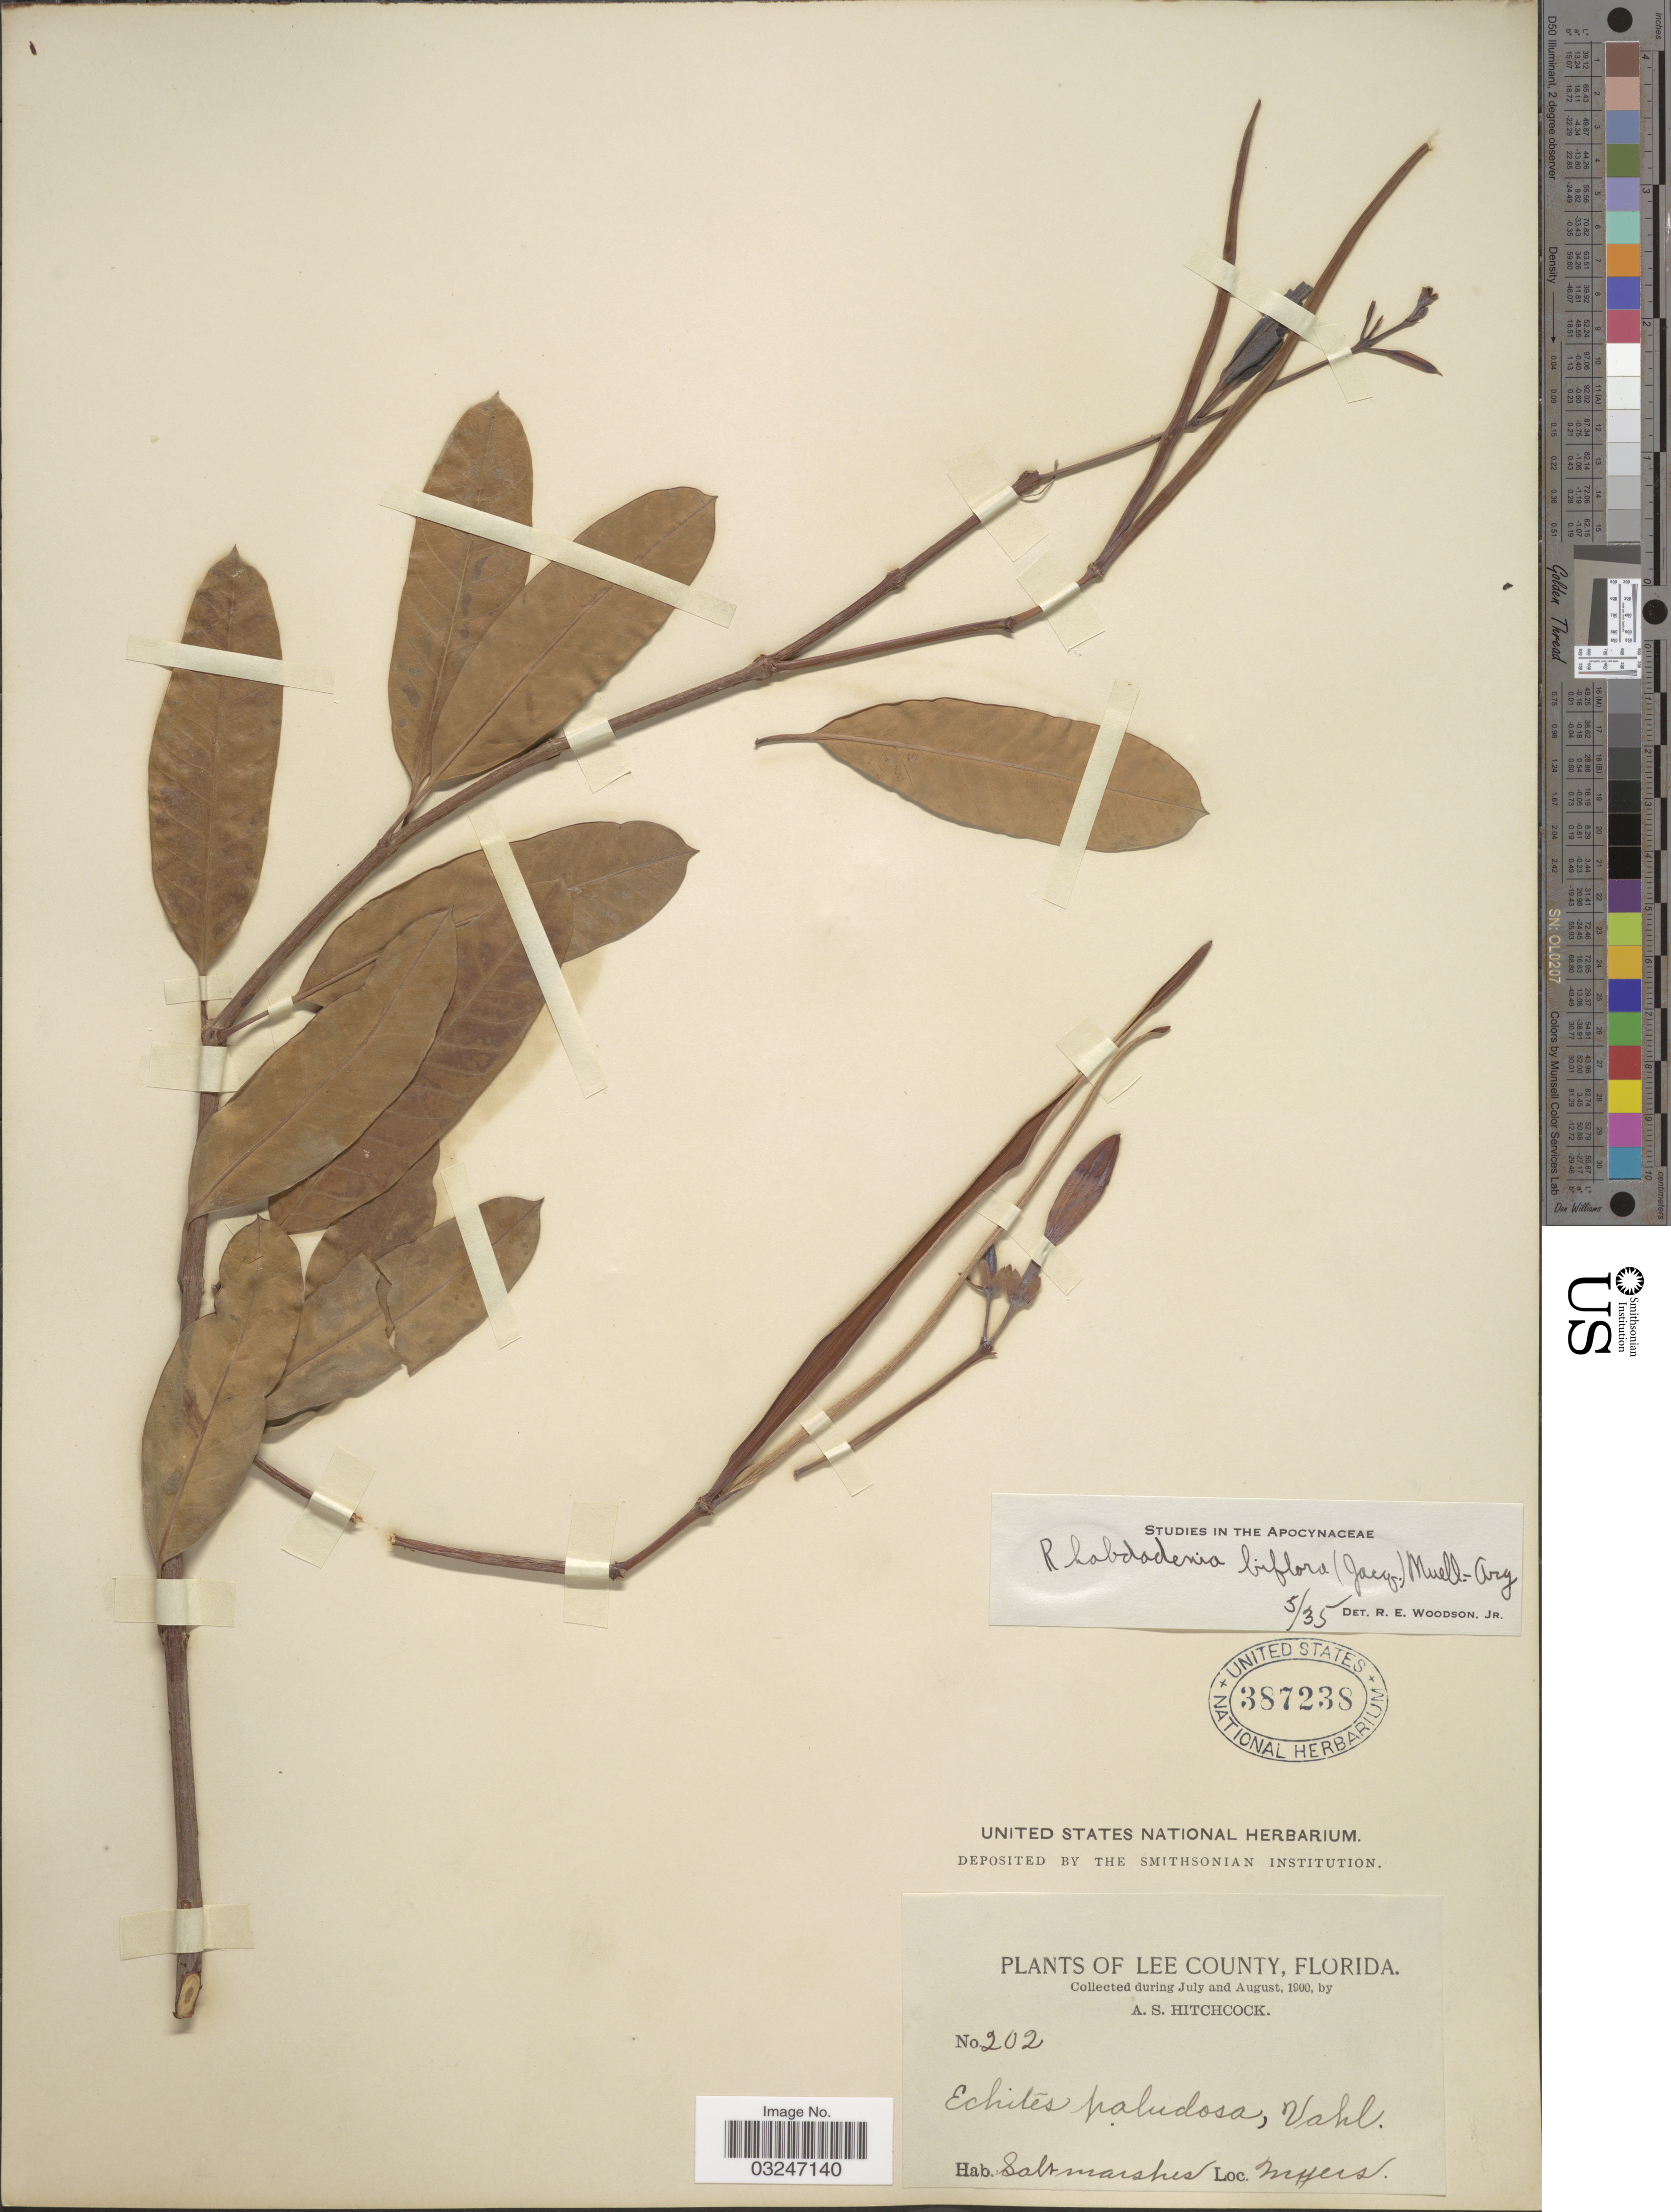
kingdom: Plantae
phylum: Tracheophyta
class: Magnoliopsida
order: Gentianales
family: Apocynaceae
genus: Rhabdadenia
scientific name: Rhabdadenia biflora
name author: (Jacq.) Müll. Arg.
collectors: A. S. Hitchcock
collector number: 202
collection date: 1900-07/1900-08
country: United States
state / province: Florida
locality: Lee County. Myers.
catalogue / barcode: US 387238